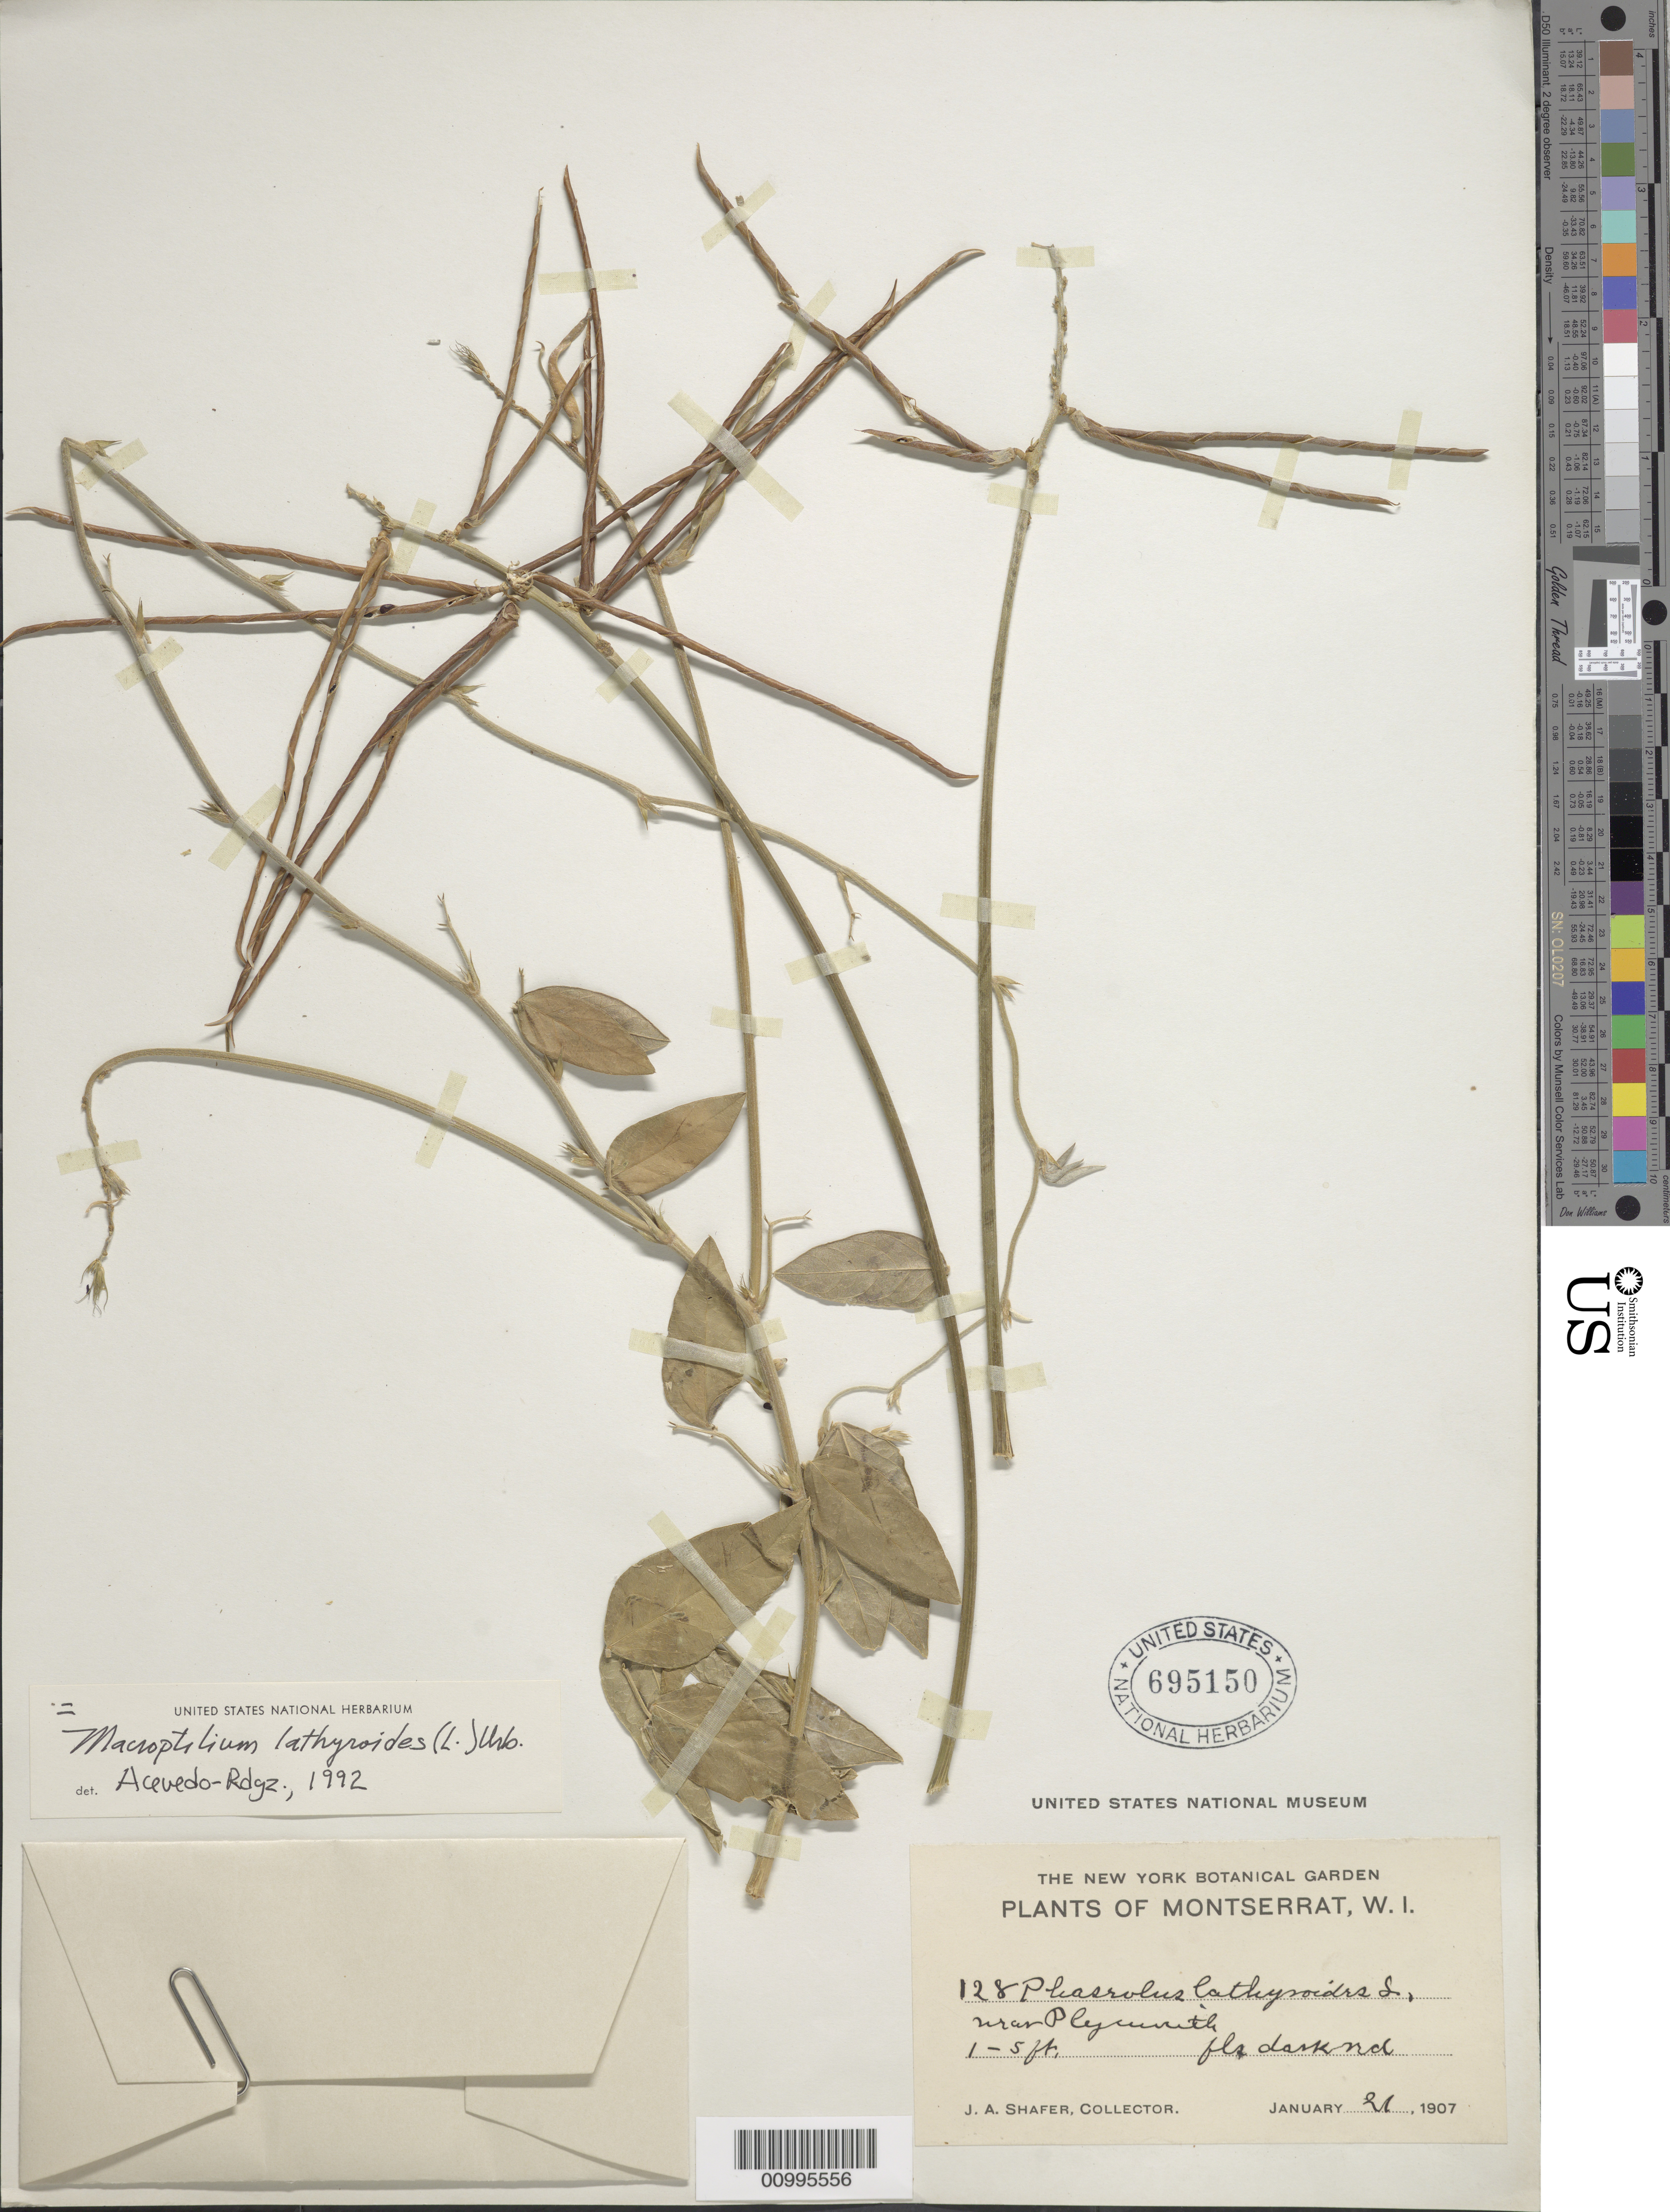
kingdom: Plantae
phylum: Tracheophyta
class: Magnoliopsida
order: Fabales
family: Fabaceae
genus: Macroptilium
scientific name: Macroptilium lathyroides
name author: (L.) Urb.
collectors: J. A. Shafer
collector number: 128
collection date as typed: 21 Jan 1907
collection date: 1907-01-21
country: Montserrat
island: Montserrat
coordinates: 0 N, 0 E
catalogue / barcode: US 695150